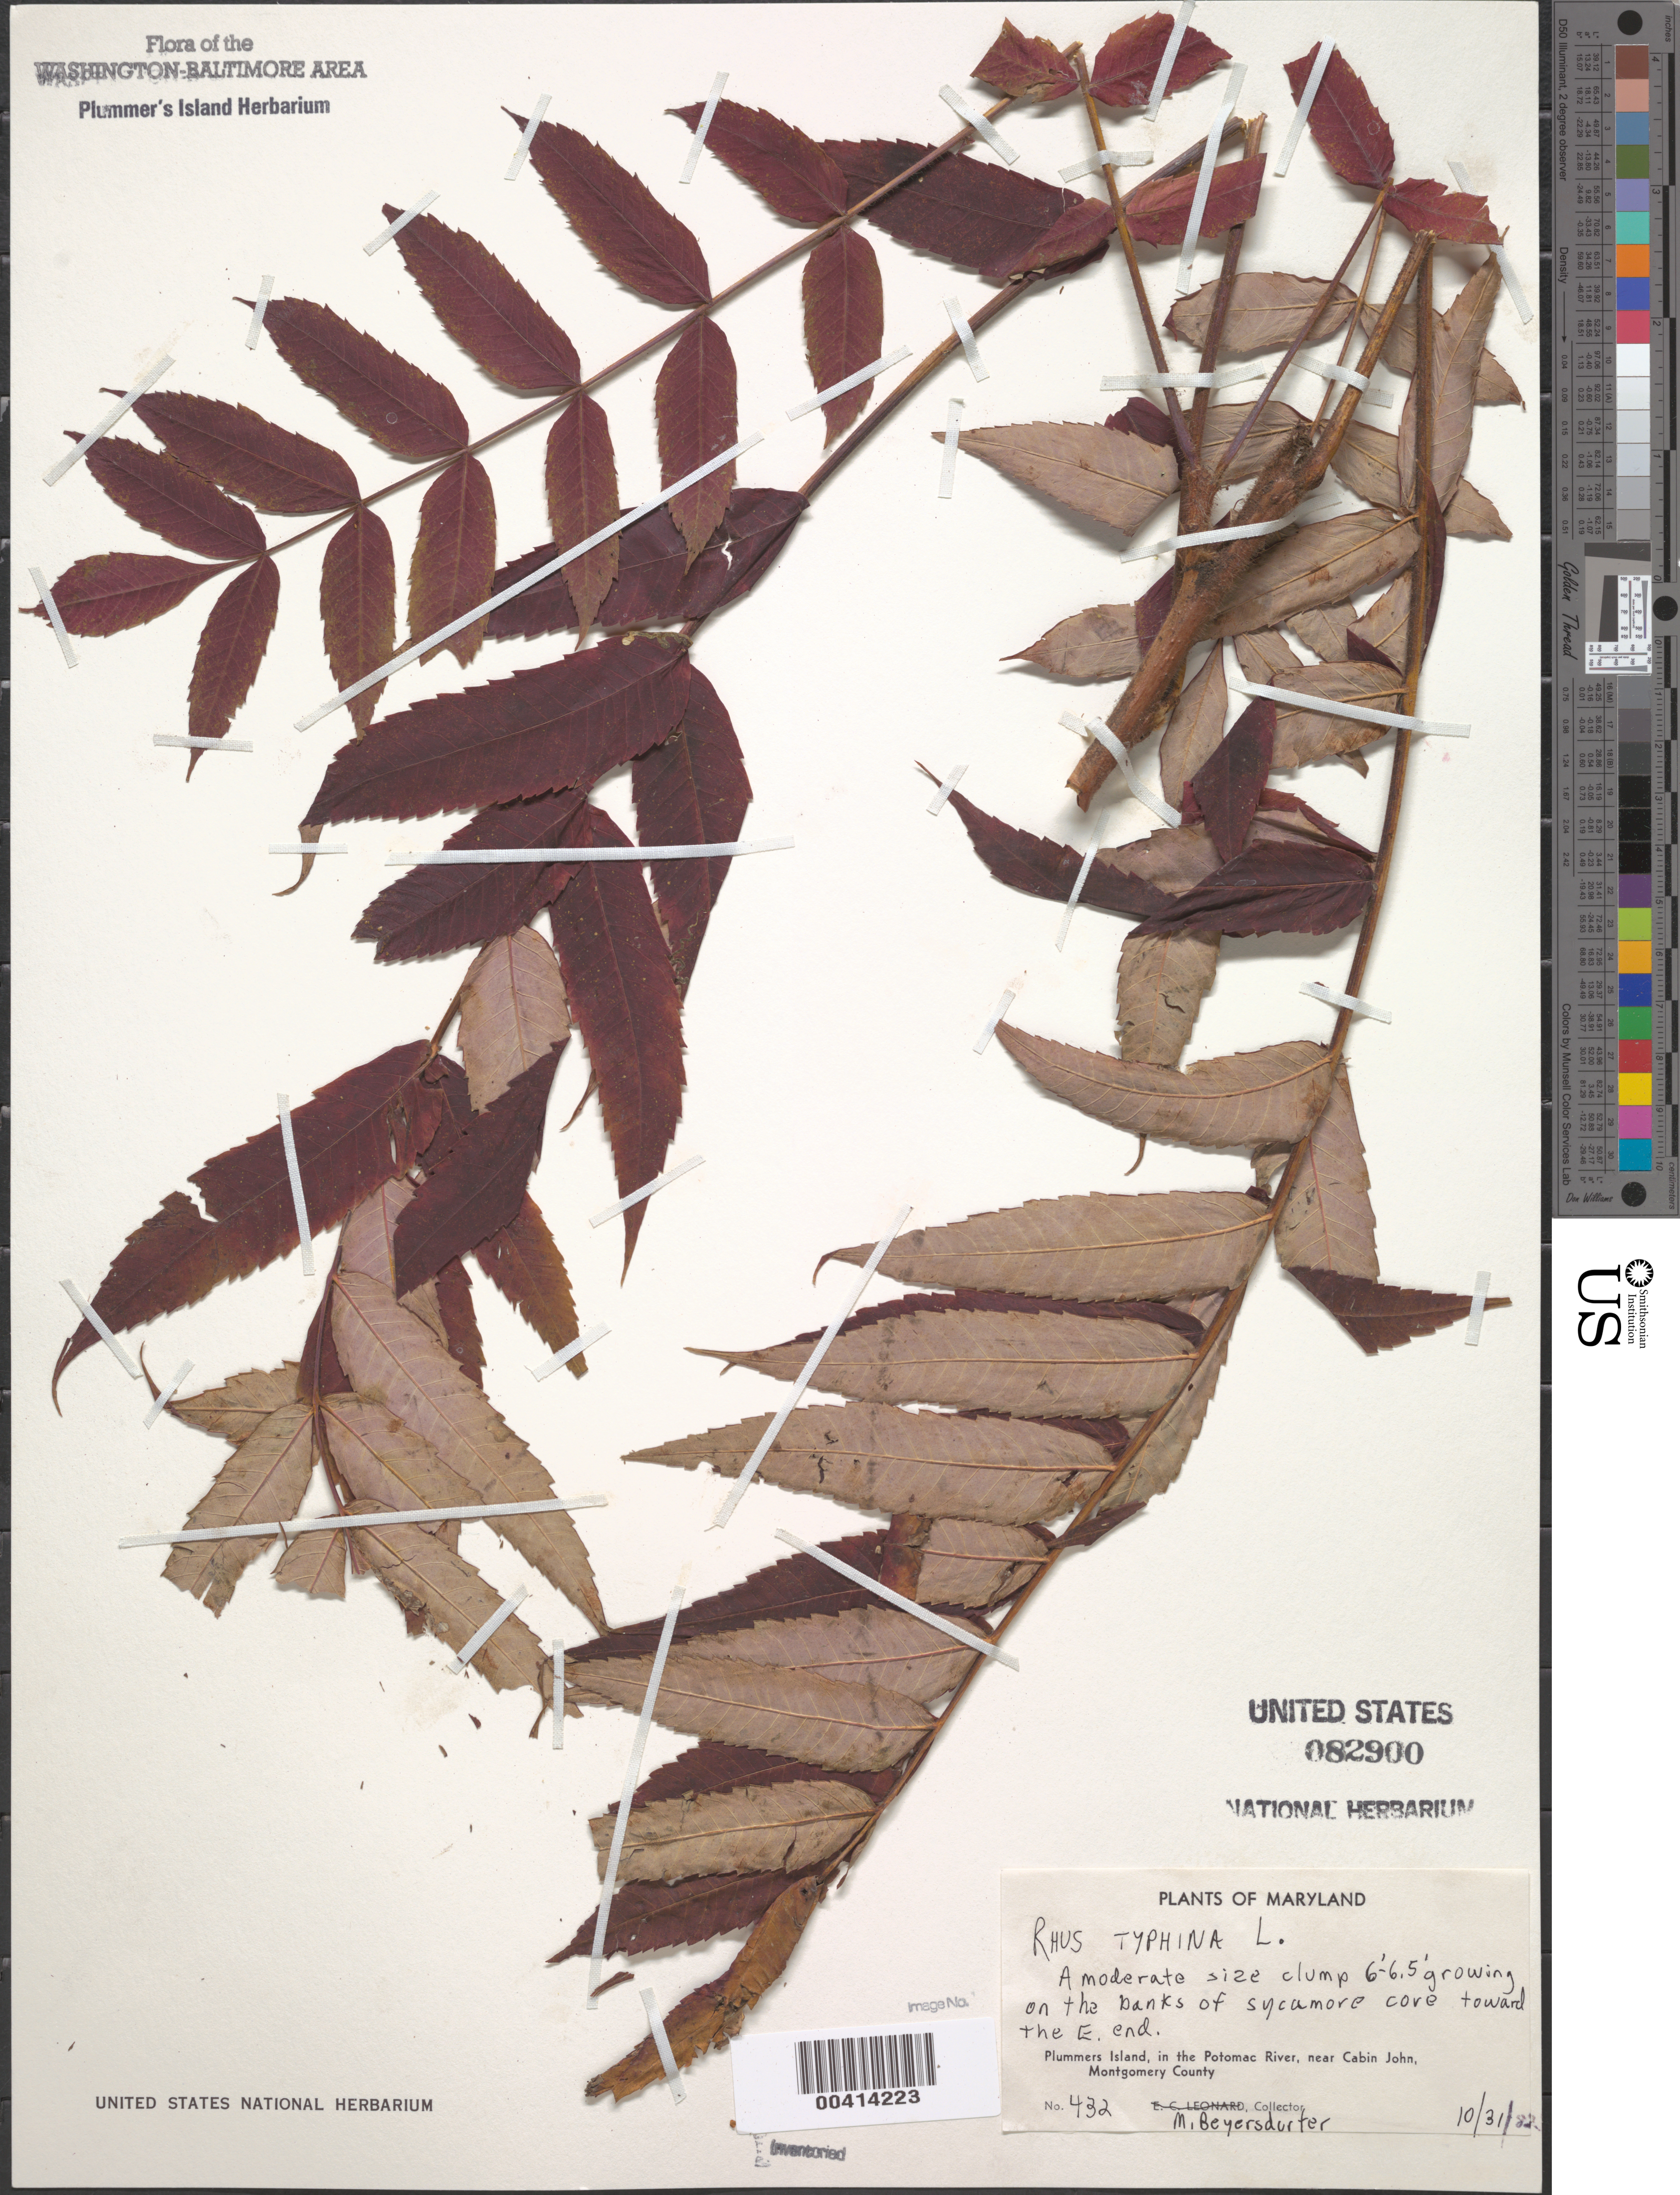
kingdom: Plantae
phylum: Tracheophyta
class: Magnoliopsida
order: Sapindales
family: Anacardiaceae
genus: Rhus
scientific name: Rhus typhina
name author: L.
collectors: M. Beyersdorfer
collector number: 432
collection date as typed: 31 Oct 1982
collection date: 1982-10-31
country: United States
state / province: Maryland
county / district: Montgomery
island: Plummers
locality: Plummer's Island; Sycamore Cove toward east end C. & O. Canal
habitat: Banks of cove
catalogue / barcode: US 82900